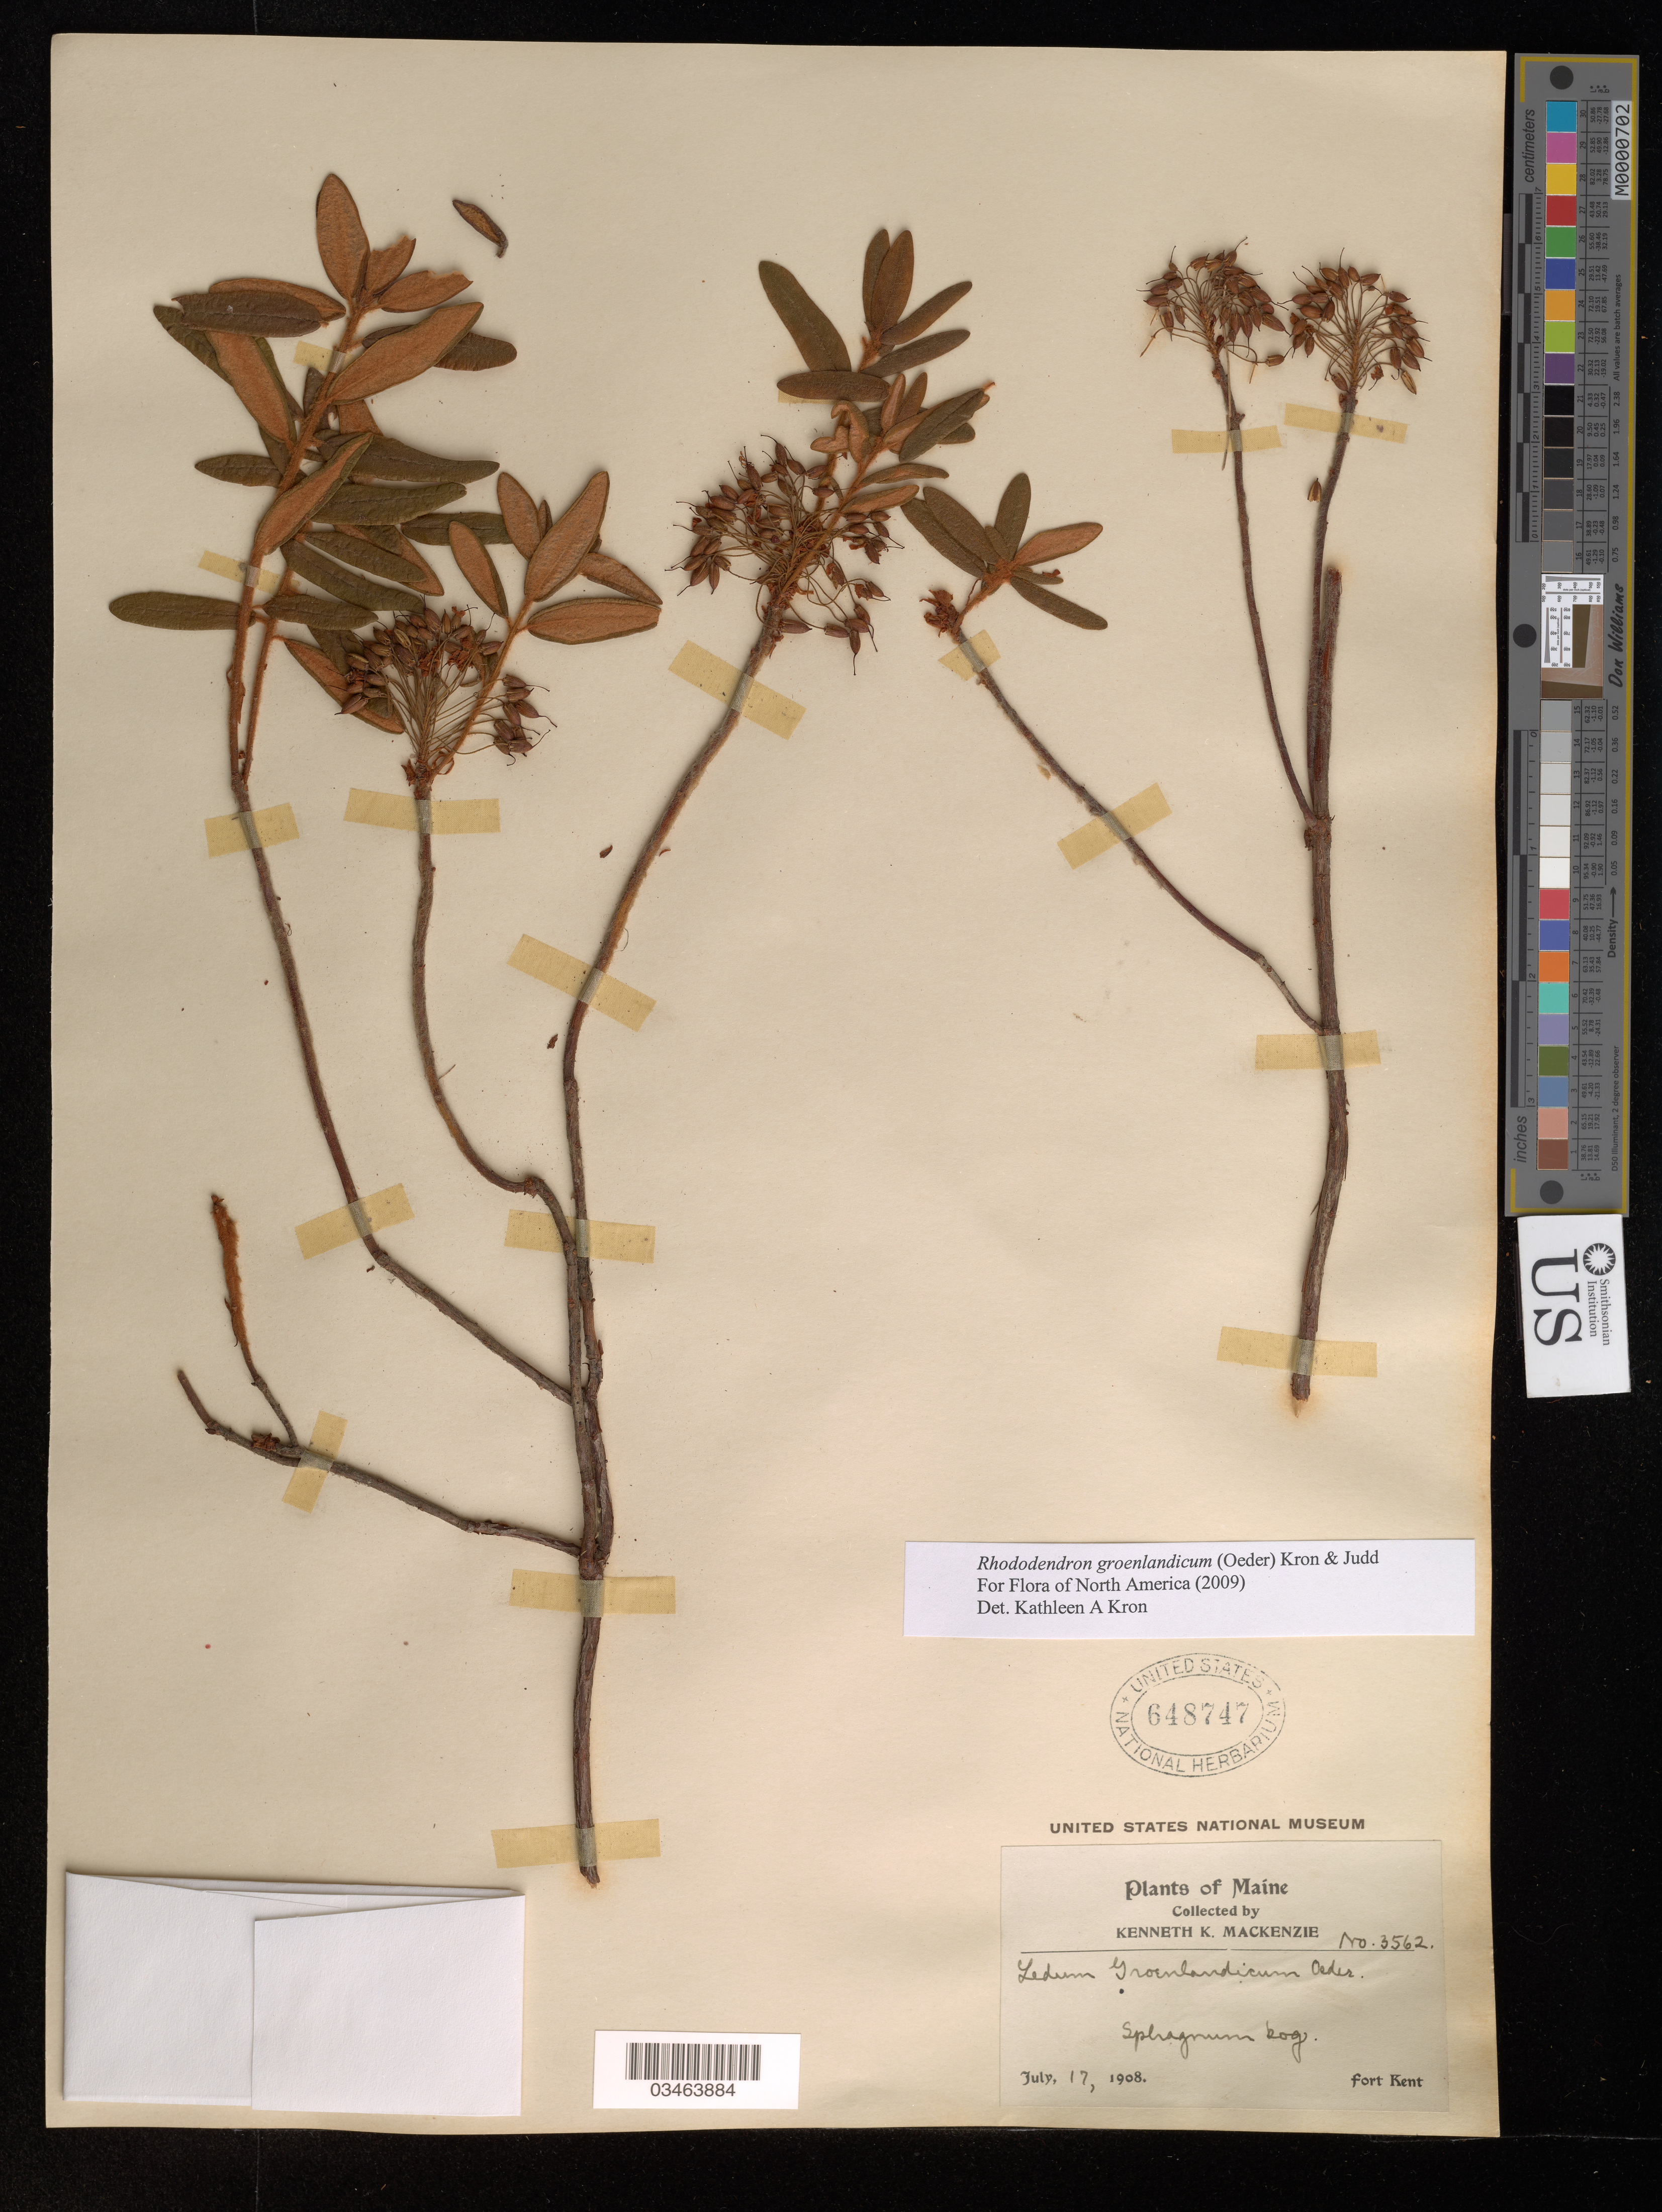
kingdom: Plantae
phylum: Tracheophyta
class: Magnoliopsida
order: Ericales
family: Ericaceae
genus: Rhododendron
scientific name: Rhododendron groenlandicum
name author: (Oeder) Kron & Judd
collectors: K. K. Mackenzie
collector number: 3562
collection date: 1908-07-17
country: United States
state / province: Maine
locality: Fort Kent.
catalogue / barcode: US 648747